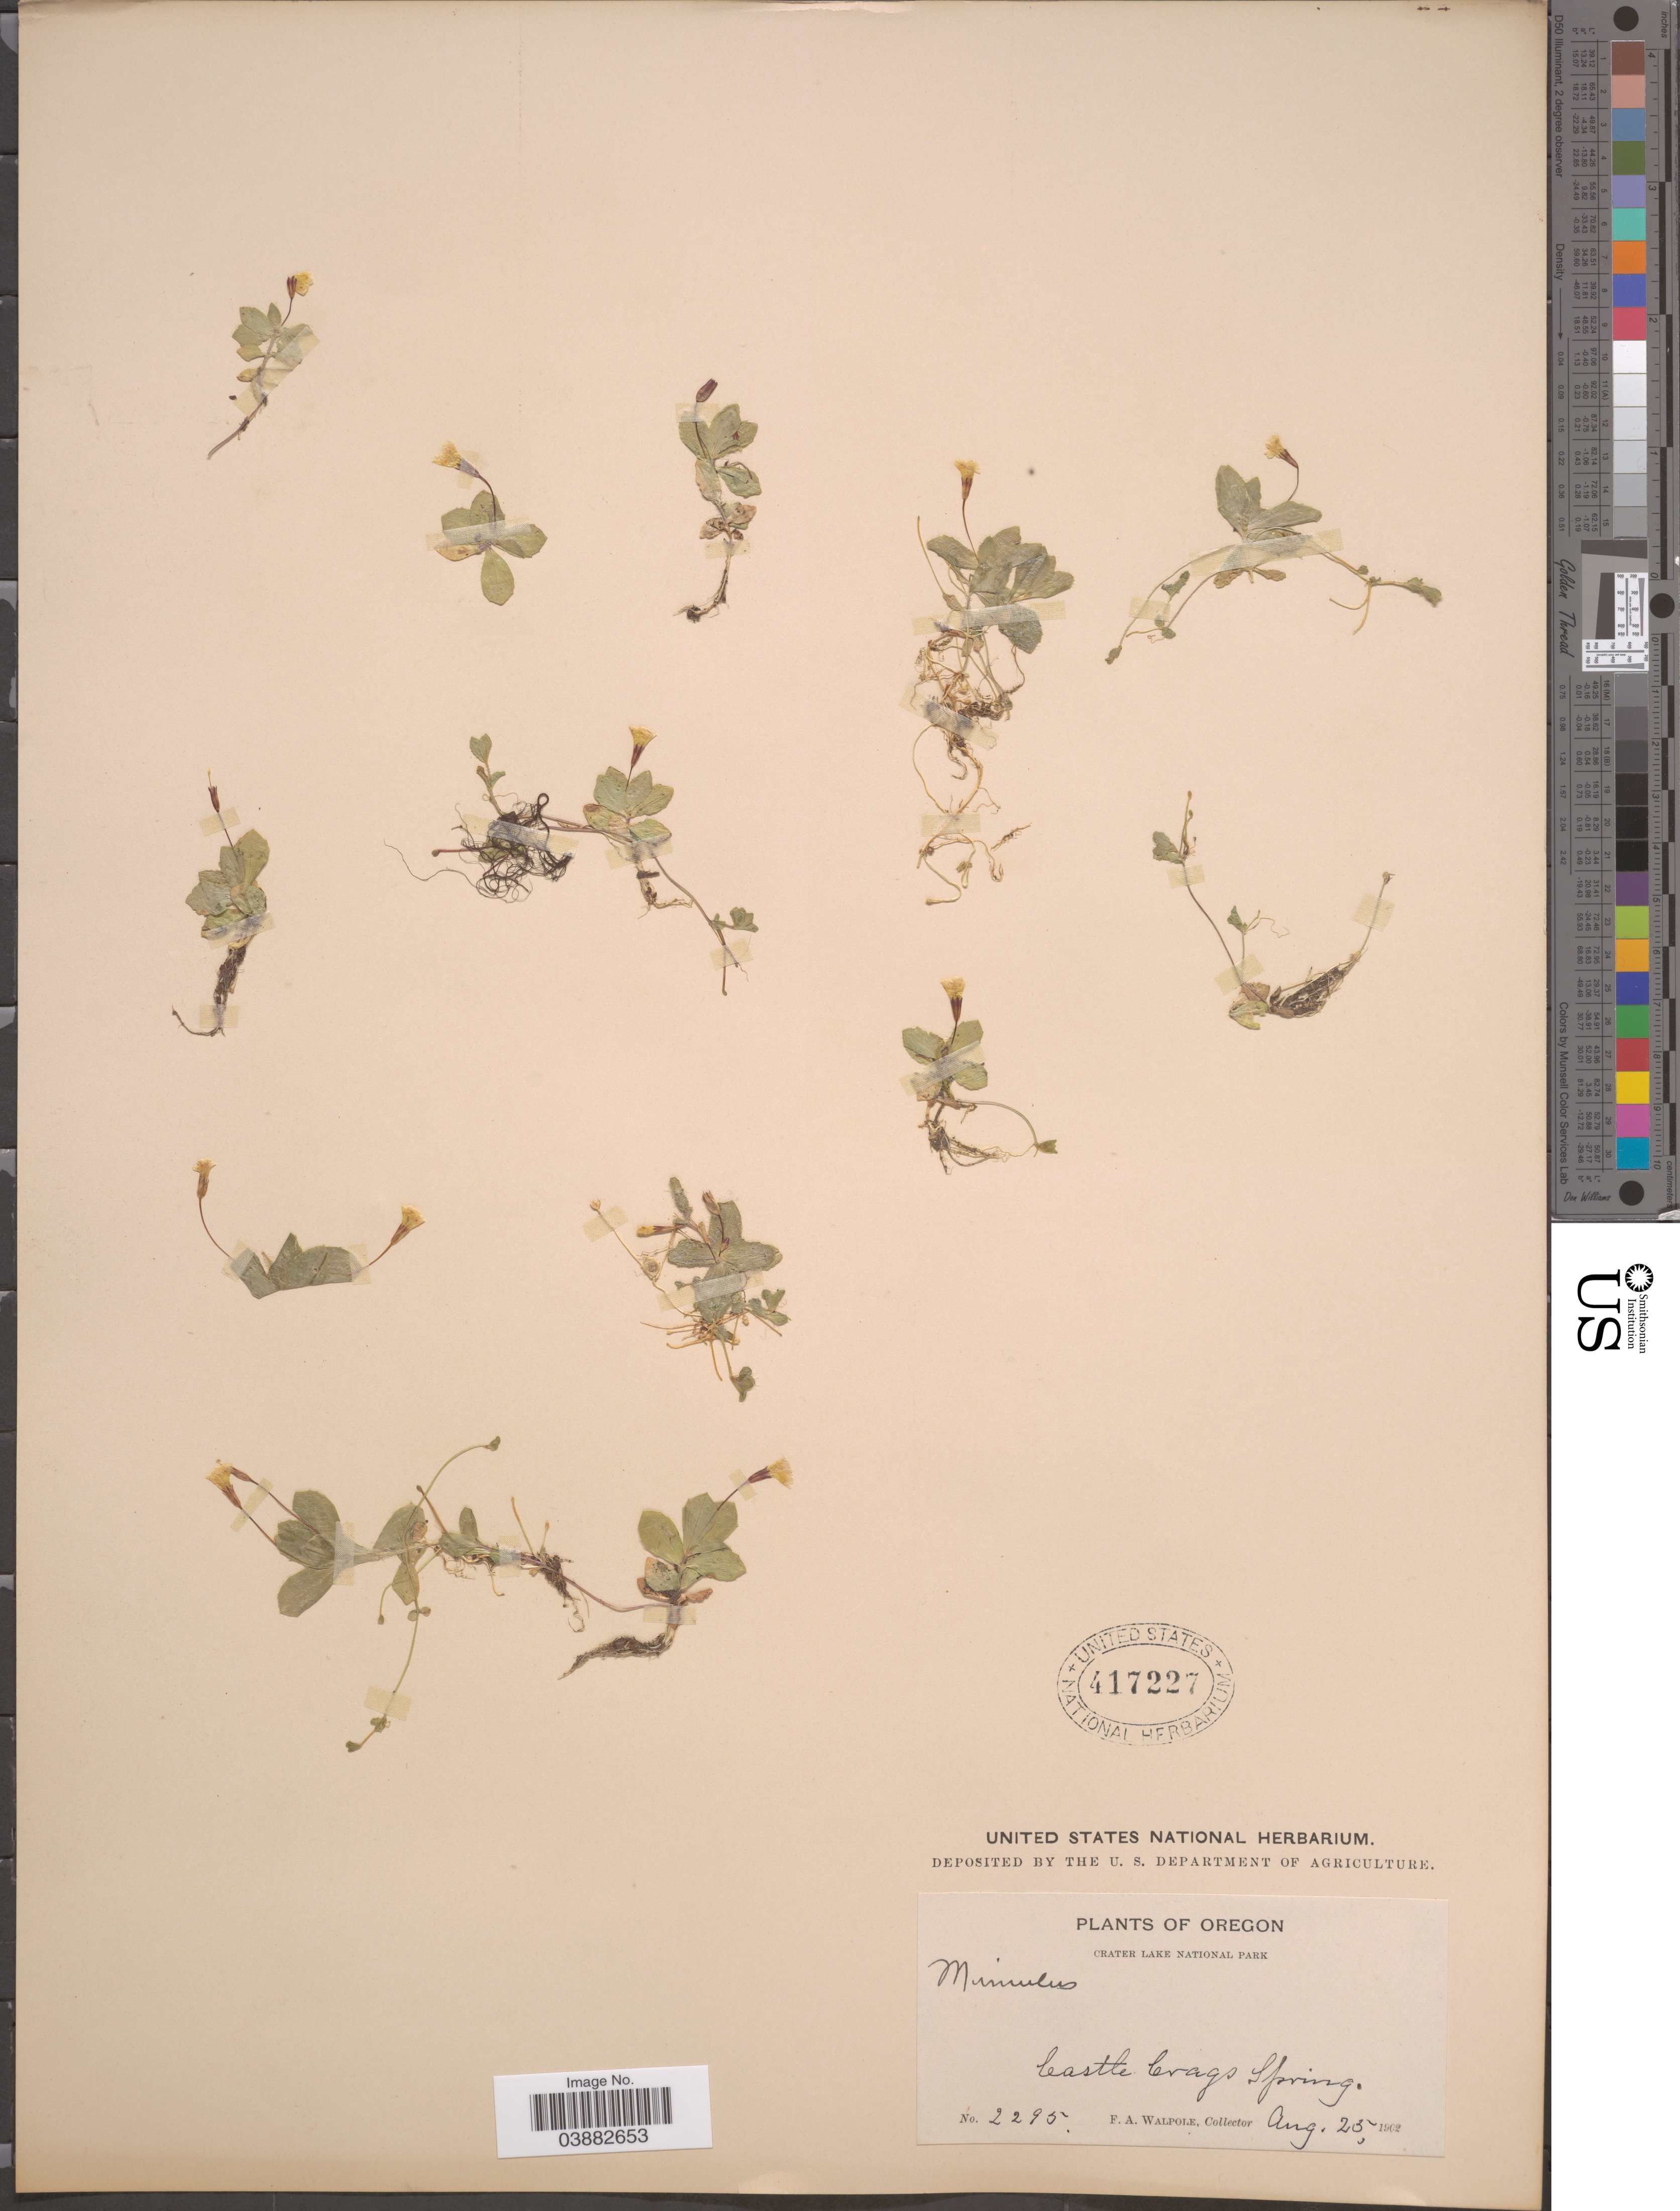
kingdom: Plantae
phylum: Tracheophyta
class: Magnoliopsida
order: Lamiales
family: Phrymaceae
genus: Mimulus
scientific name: Mimulus primuloides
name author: Benth.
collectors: F. Walpole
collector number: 2295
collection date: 1902-08-25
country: United States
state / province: Oregon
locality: Crater Lake National Park. Castle Crags Spring.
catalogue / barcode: US 417227